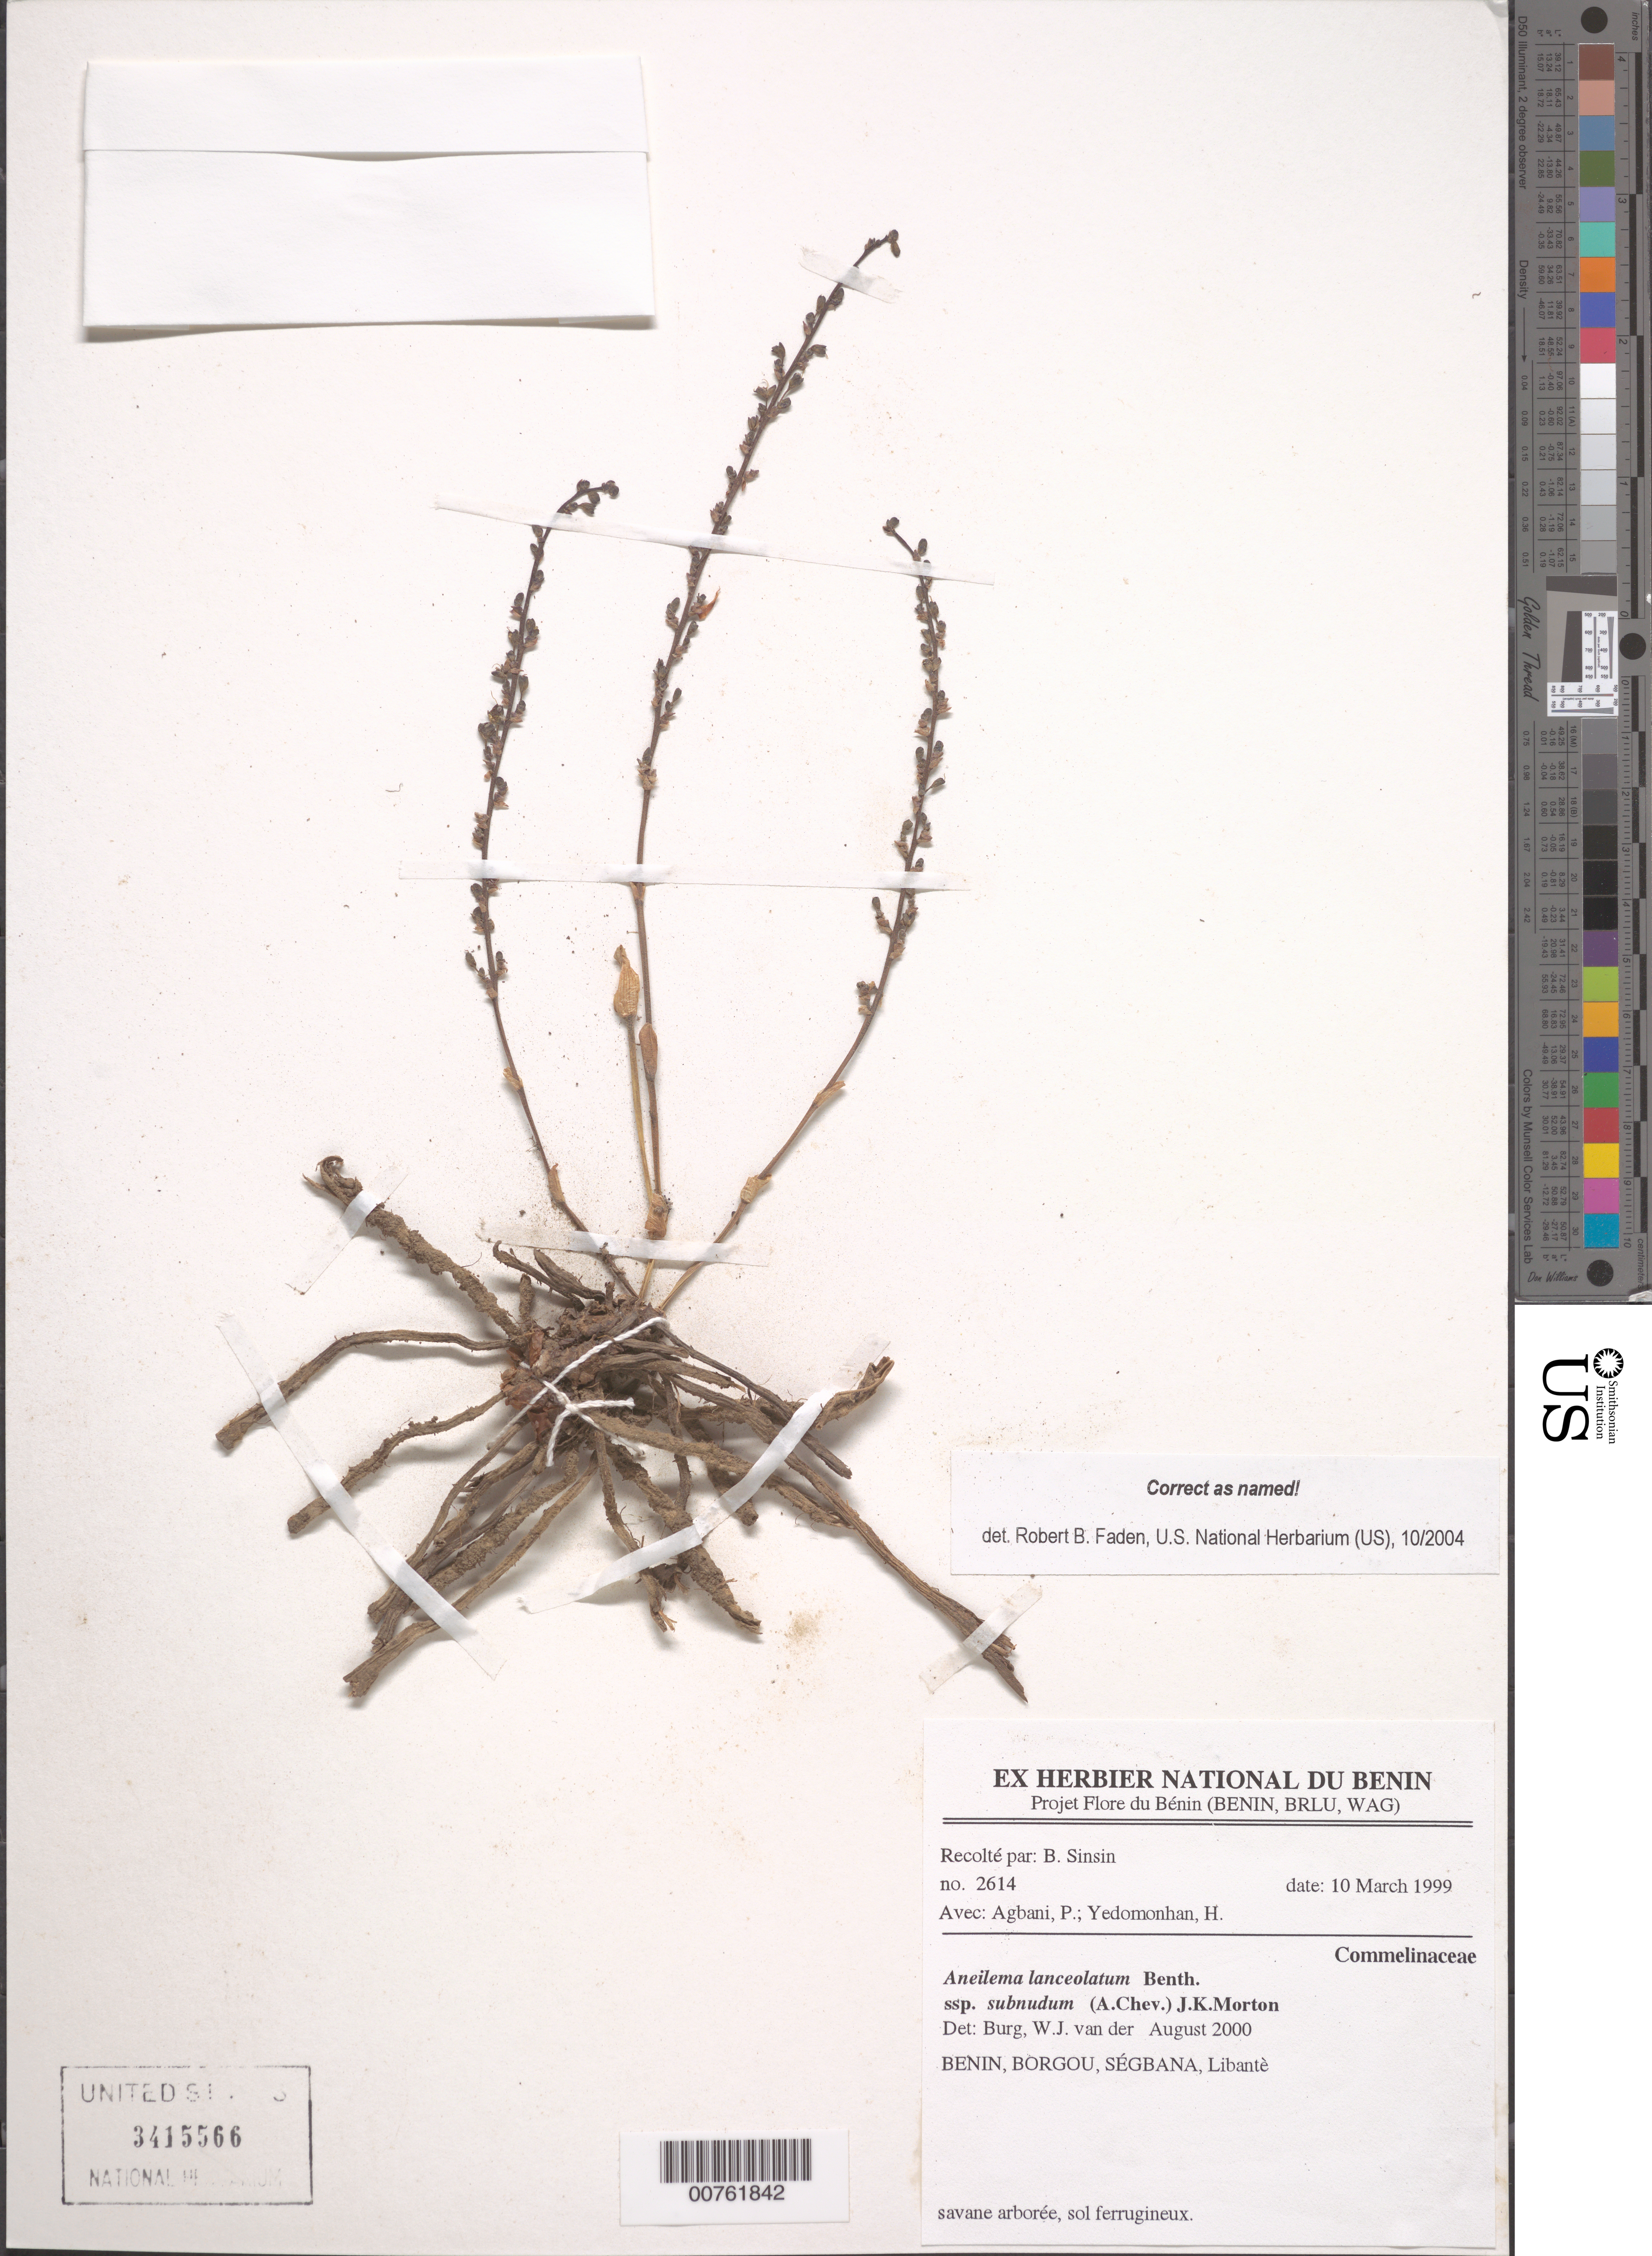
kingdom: Plantae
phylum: Tracheophyta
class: Liliopsida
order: Commelinales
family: Commelinaceae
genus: Aneilema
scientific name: Aneilema lanceolatum subsp. subnudum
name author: (A. Chev.) J.K. Morton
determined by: Faden, Robert B., (US), Smithsonian Institution - National Museum of Natural History (UNITED STATES)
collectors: B. Sinsin, P. Agbani & H. Yedomonhan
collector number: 2614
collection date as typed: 10 Mar 1999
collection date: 1999-03-10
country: Benin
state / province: Borgou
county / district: Segbana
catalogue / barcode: US 3415566